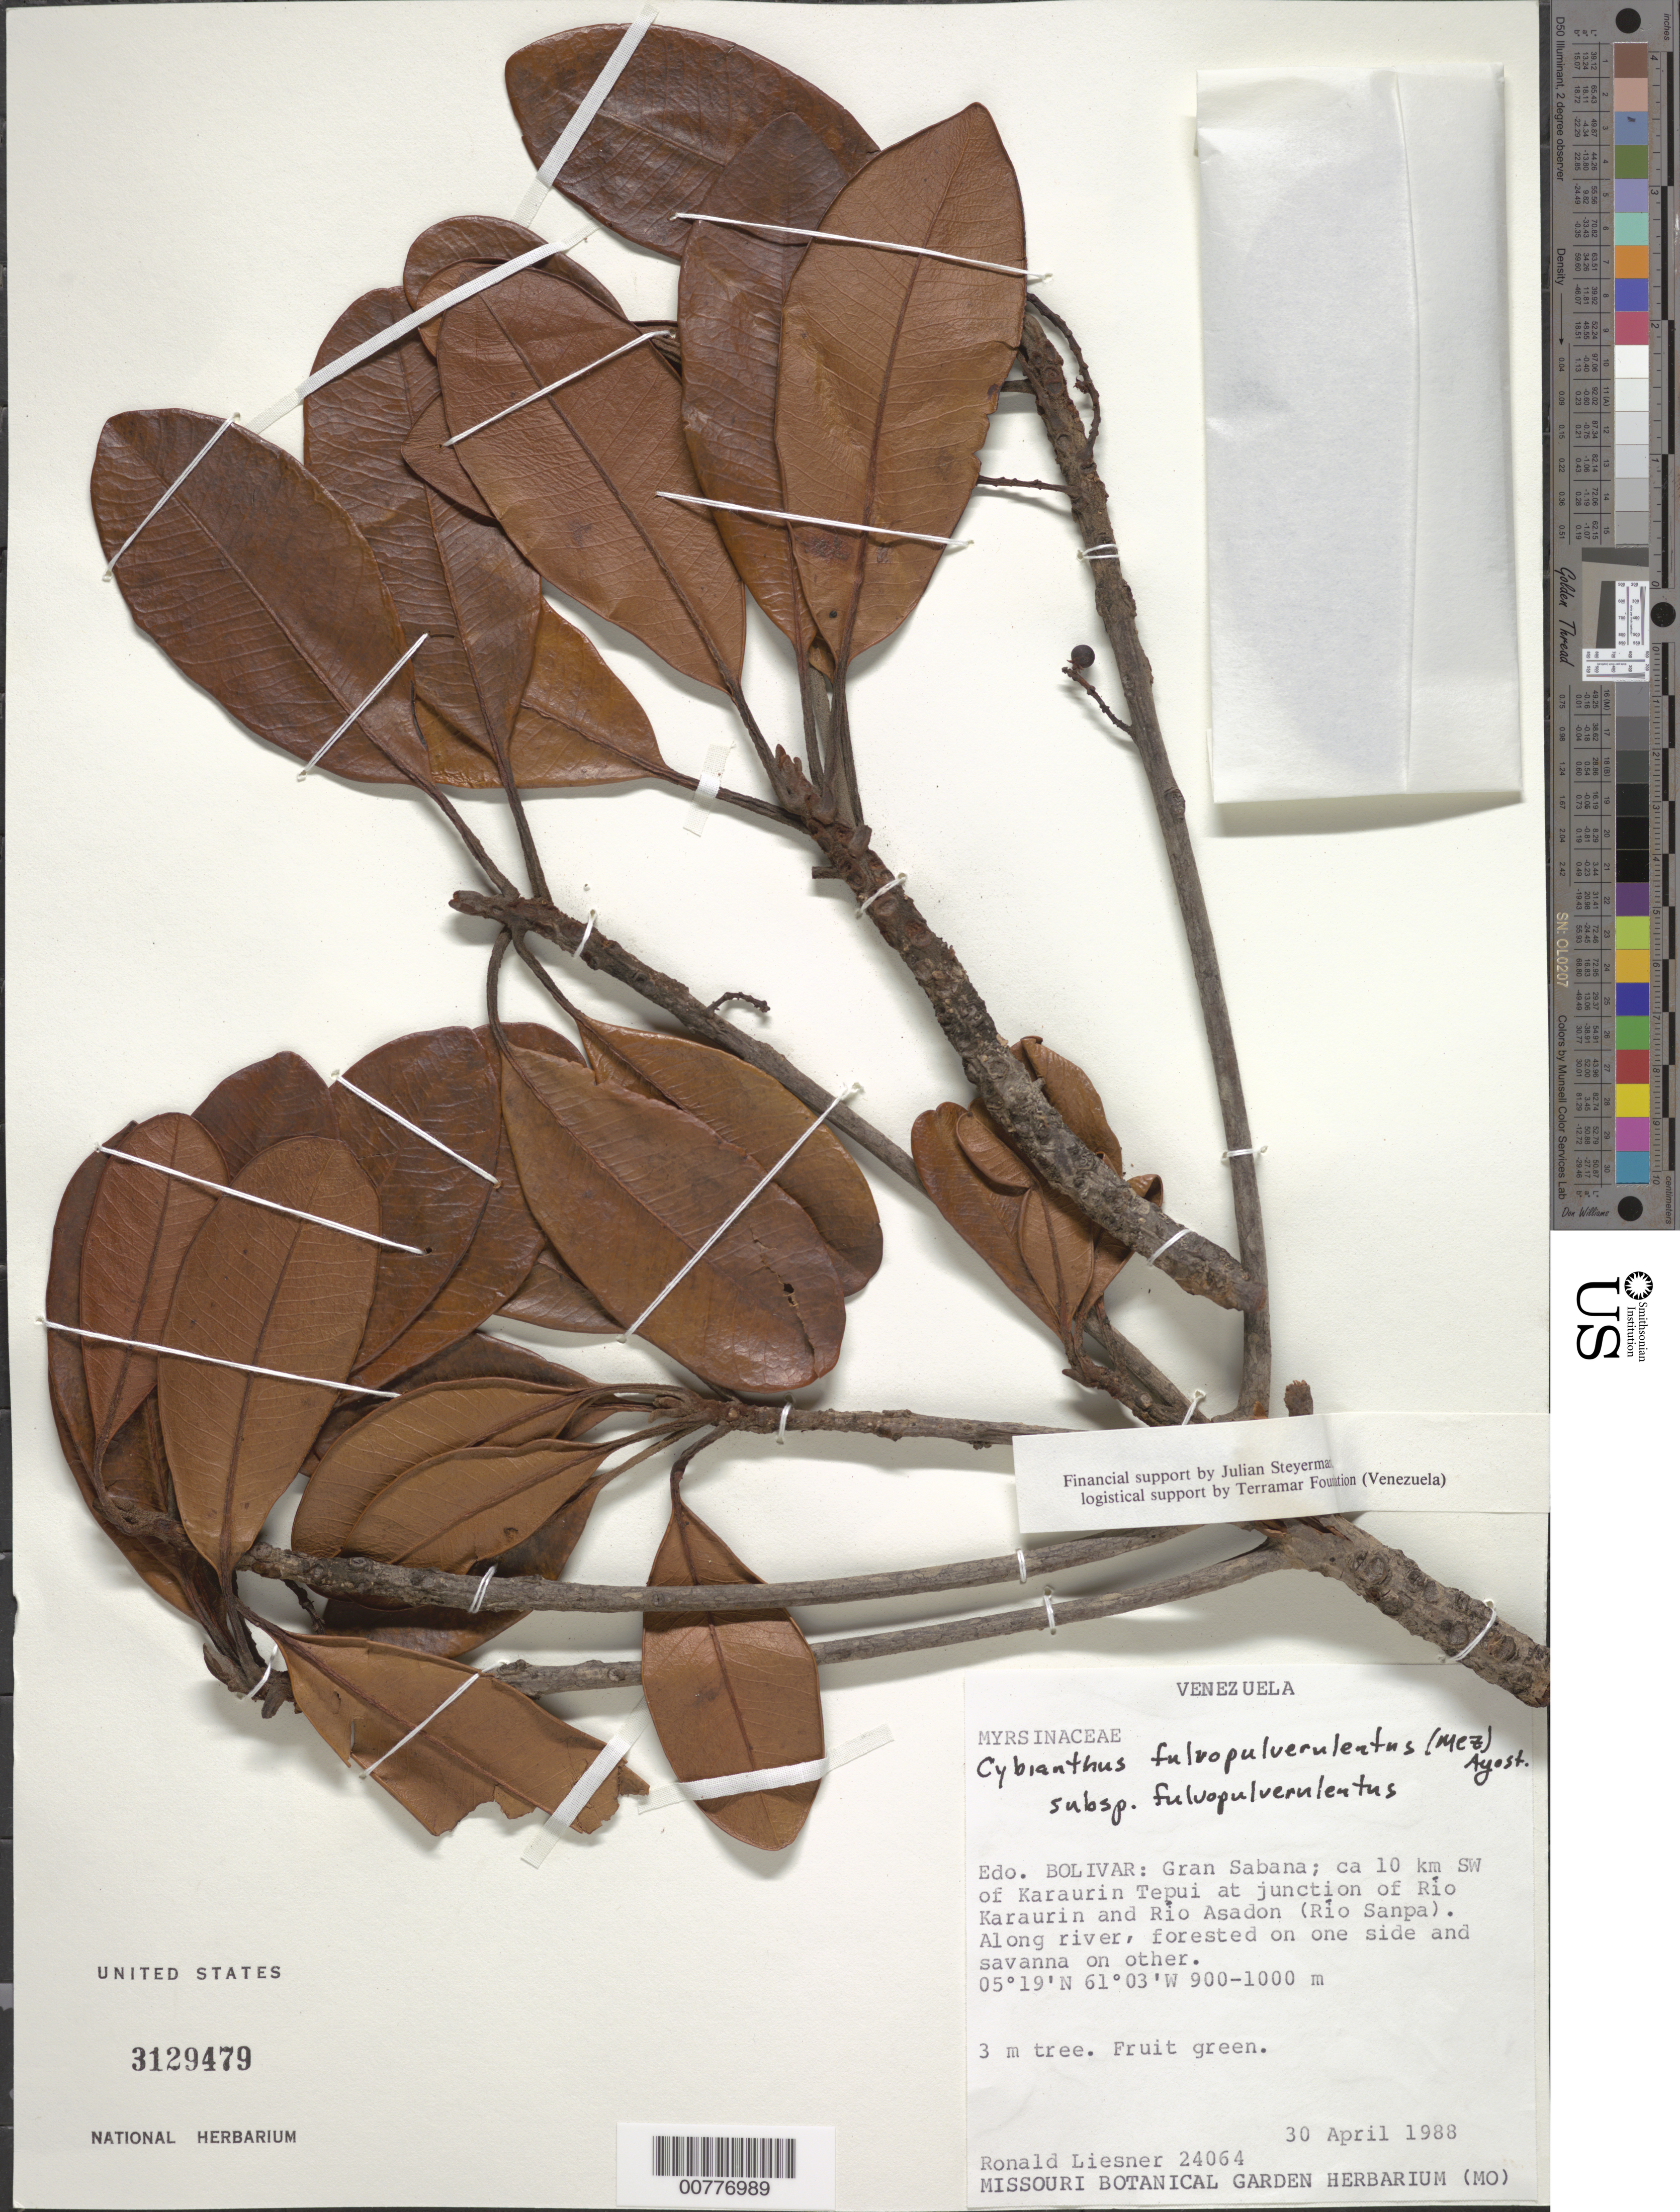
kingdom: Plantae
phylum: Tracheophyta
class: Magnoliopsida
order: Ericales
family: Primulaceae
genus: Cybianthus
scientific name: Cybianthus fulvopulverulentus subsp. fulvopulverulentus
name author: (Mez) G. Agostini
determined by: Pipoly, J. J., III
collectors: R. L. Liesner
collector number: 24064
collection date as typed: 30-Apr-88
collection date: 1988-04-30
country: Venezuela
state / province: Bolívar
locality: Gran Sabana, ca 10 km SW of Karaurin tepuí at junction of Río Karaurin and Río Asadon (Río Sanpa)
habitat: Along river, forested on one side and savanna on other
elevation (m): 900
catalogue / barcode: US 3129479